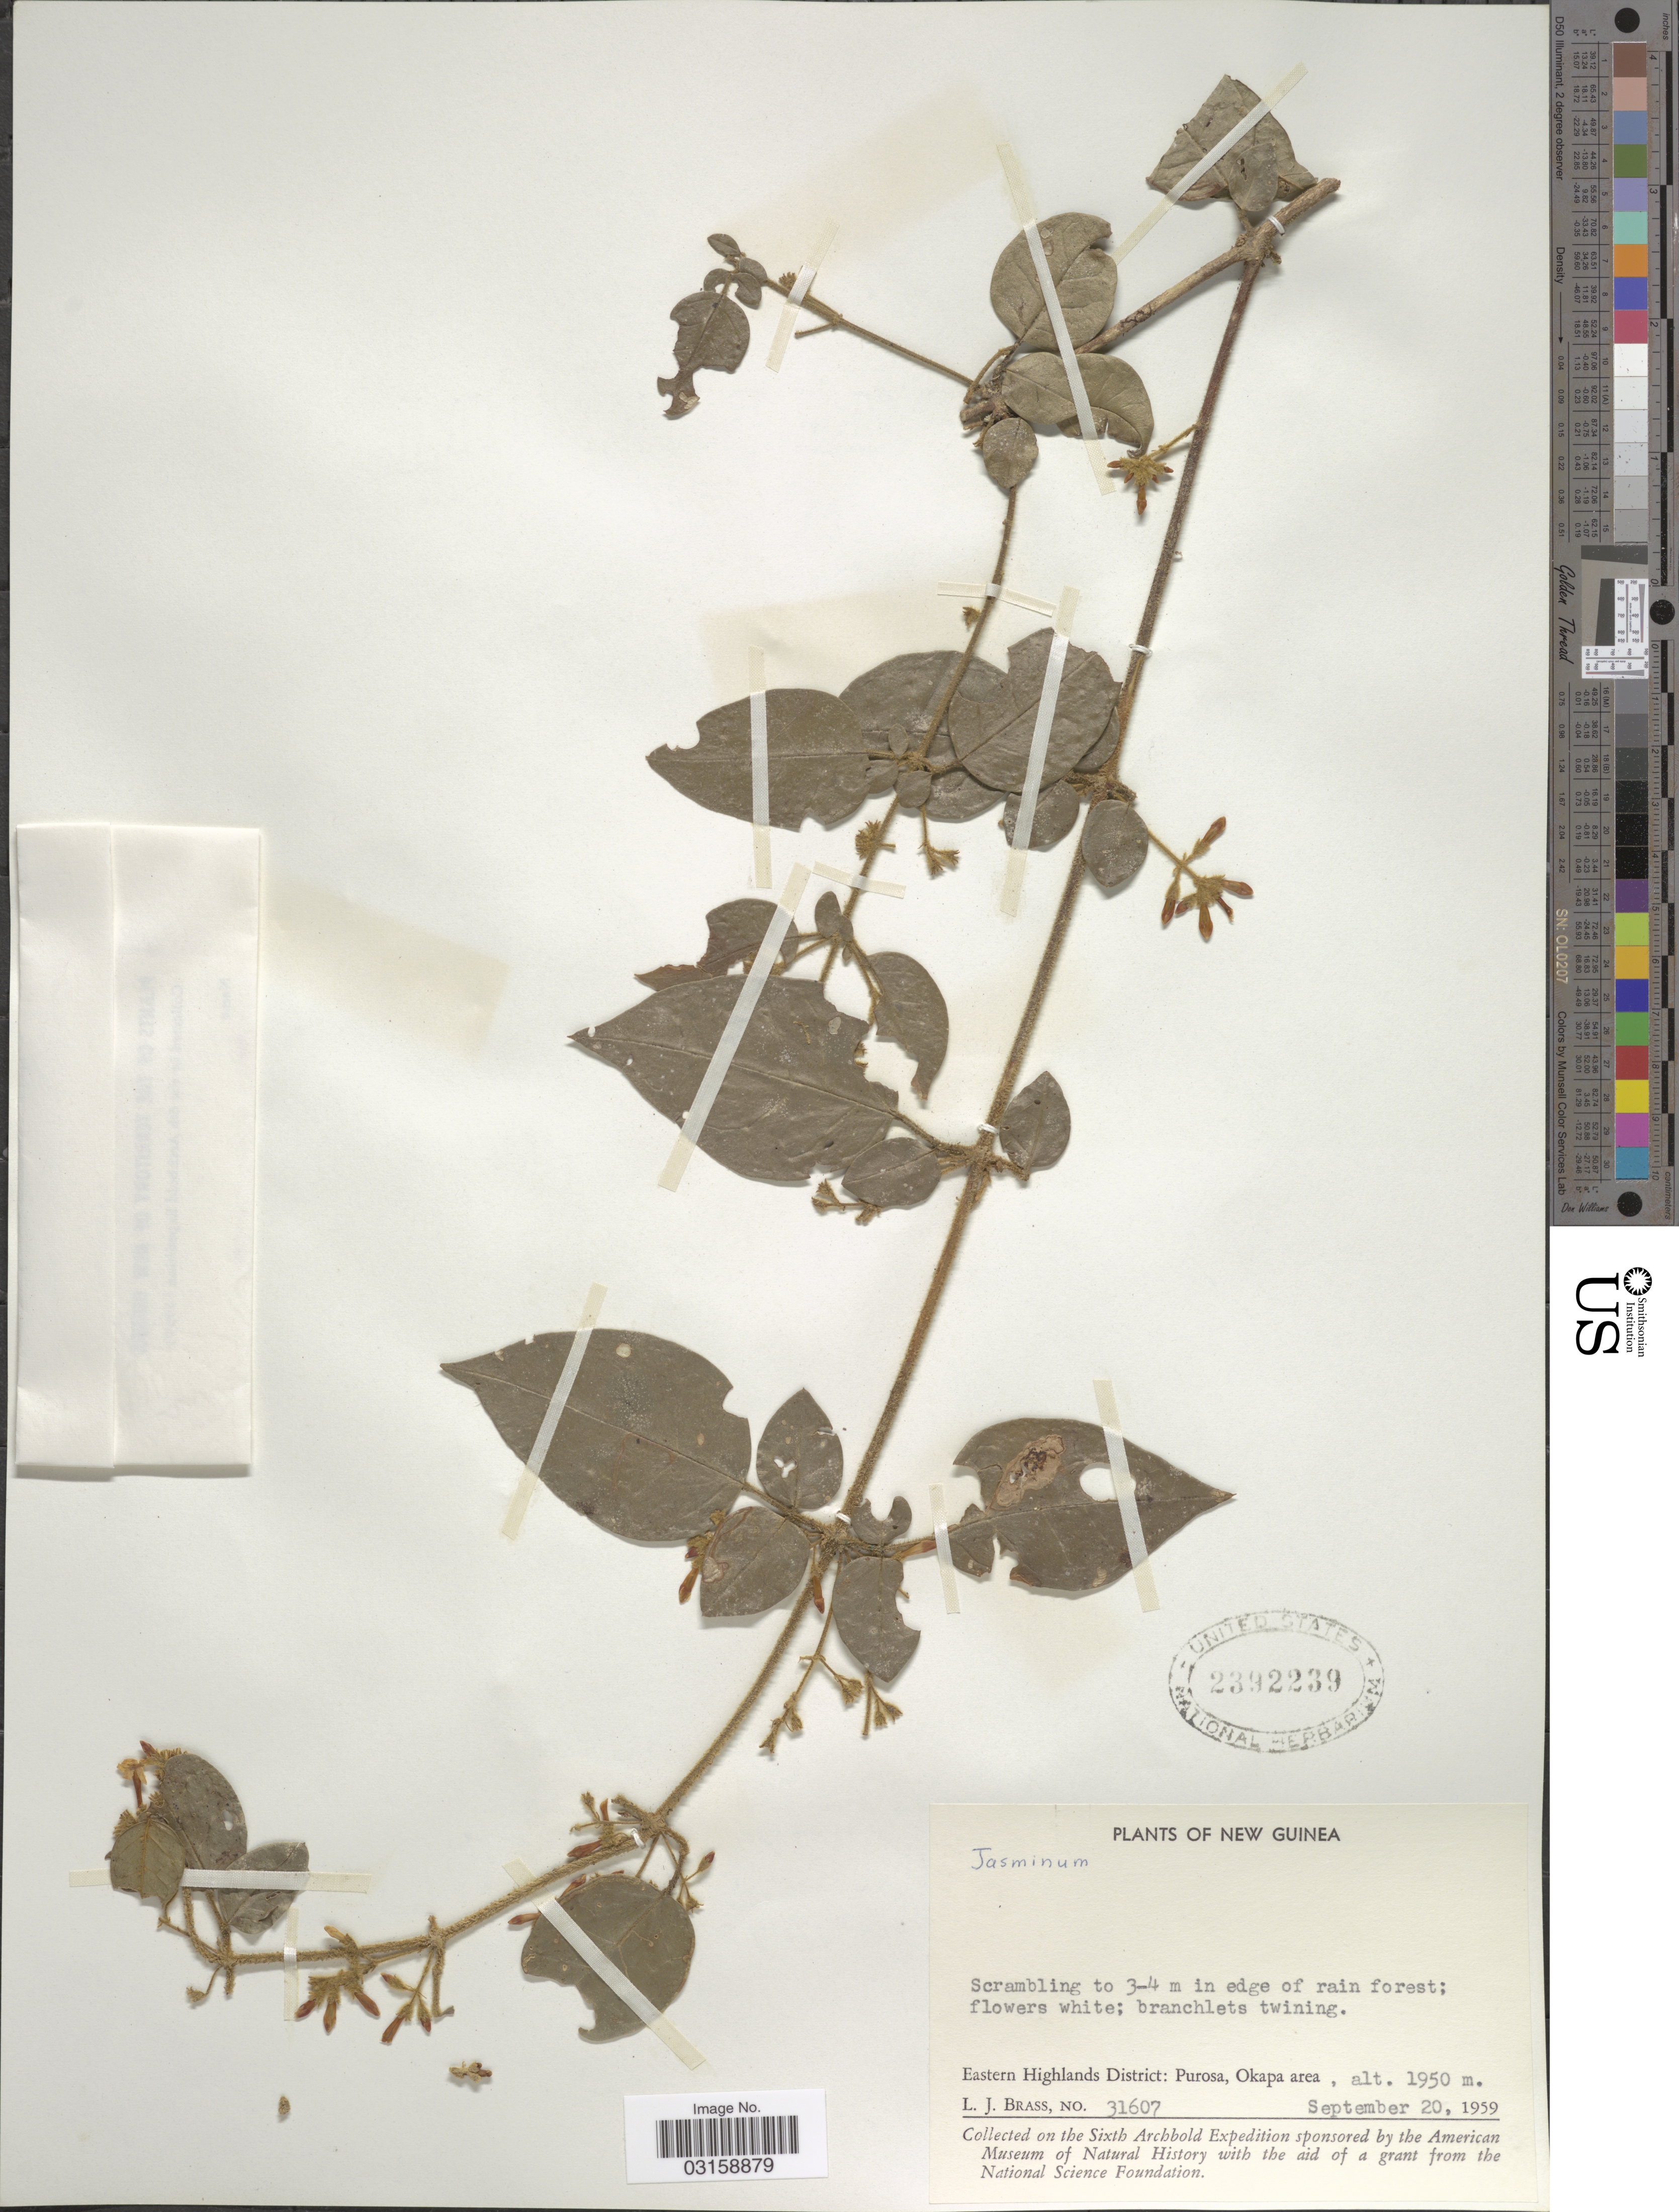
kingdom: Plantae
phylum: Tracheophyta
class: Magnoliopsida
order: Lamiales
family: Oleaceae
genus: Jasminum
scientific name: Jasminum sp.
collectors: L. J. Brass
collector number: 31607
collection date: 1959-09-20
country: Papua New Guinea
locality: New Guinea. Eastern Highlands District: Purosa, Okapa area.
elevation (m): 1950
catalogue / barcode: US 2392239